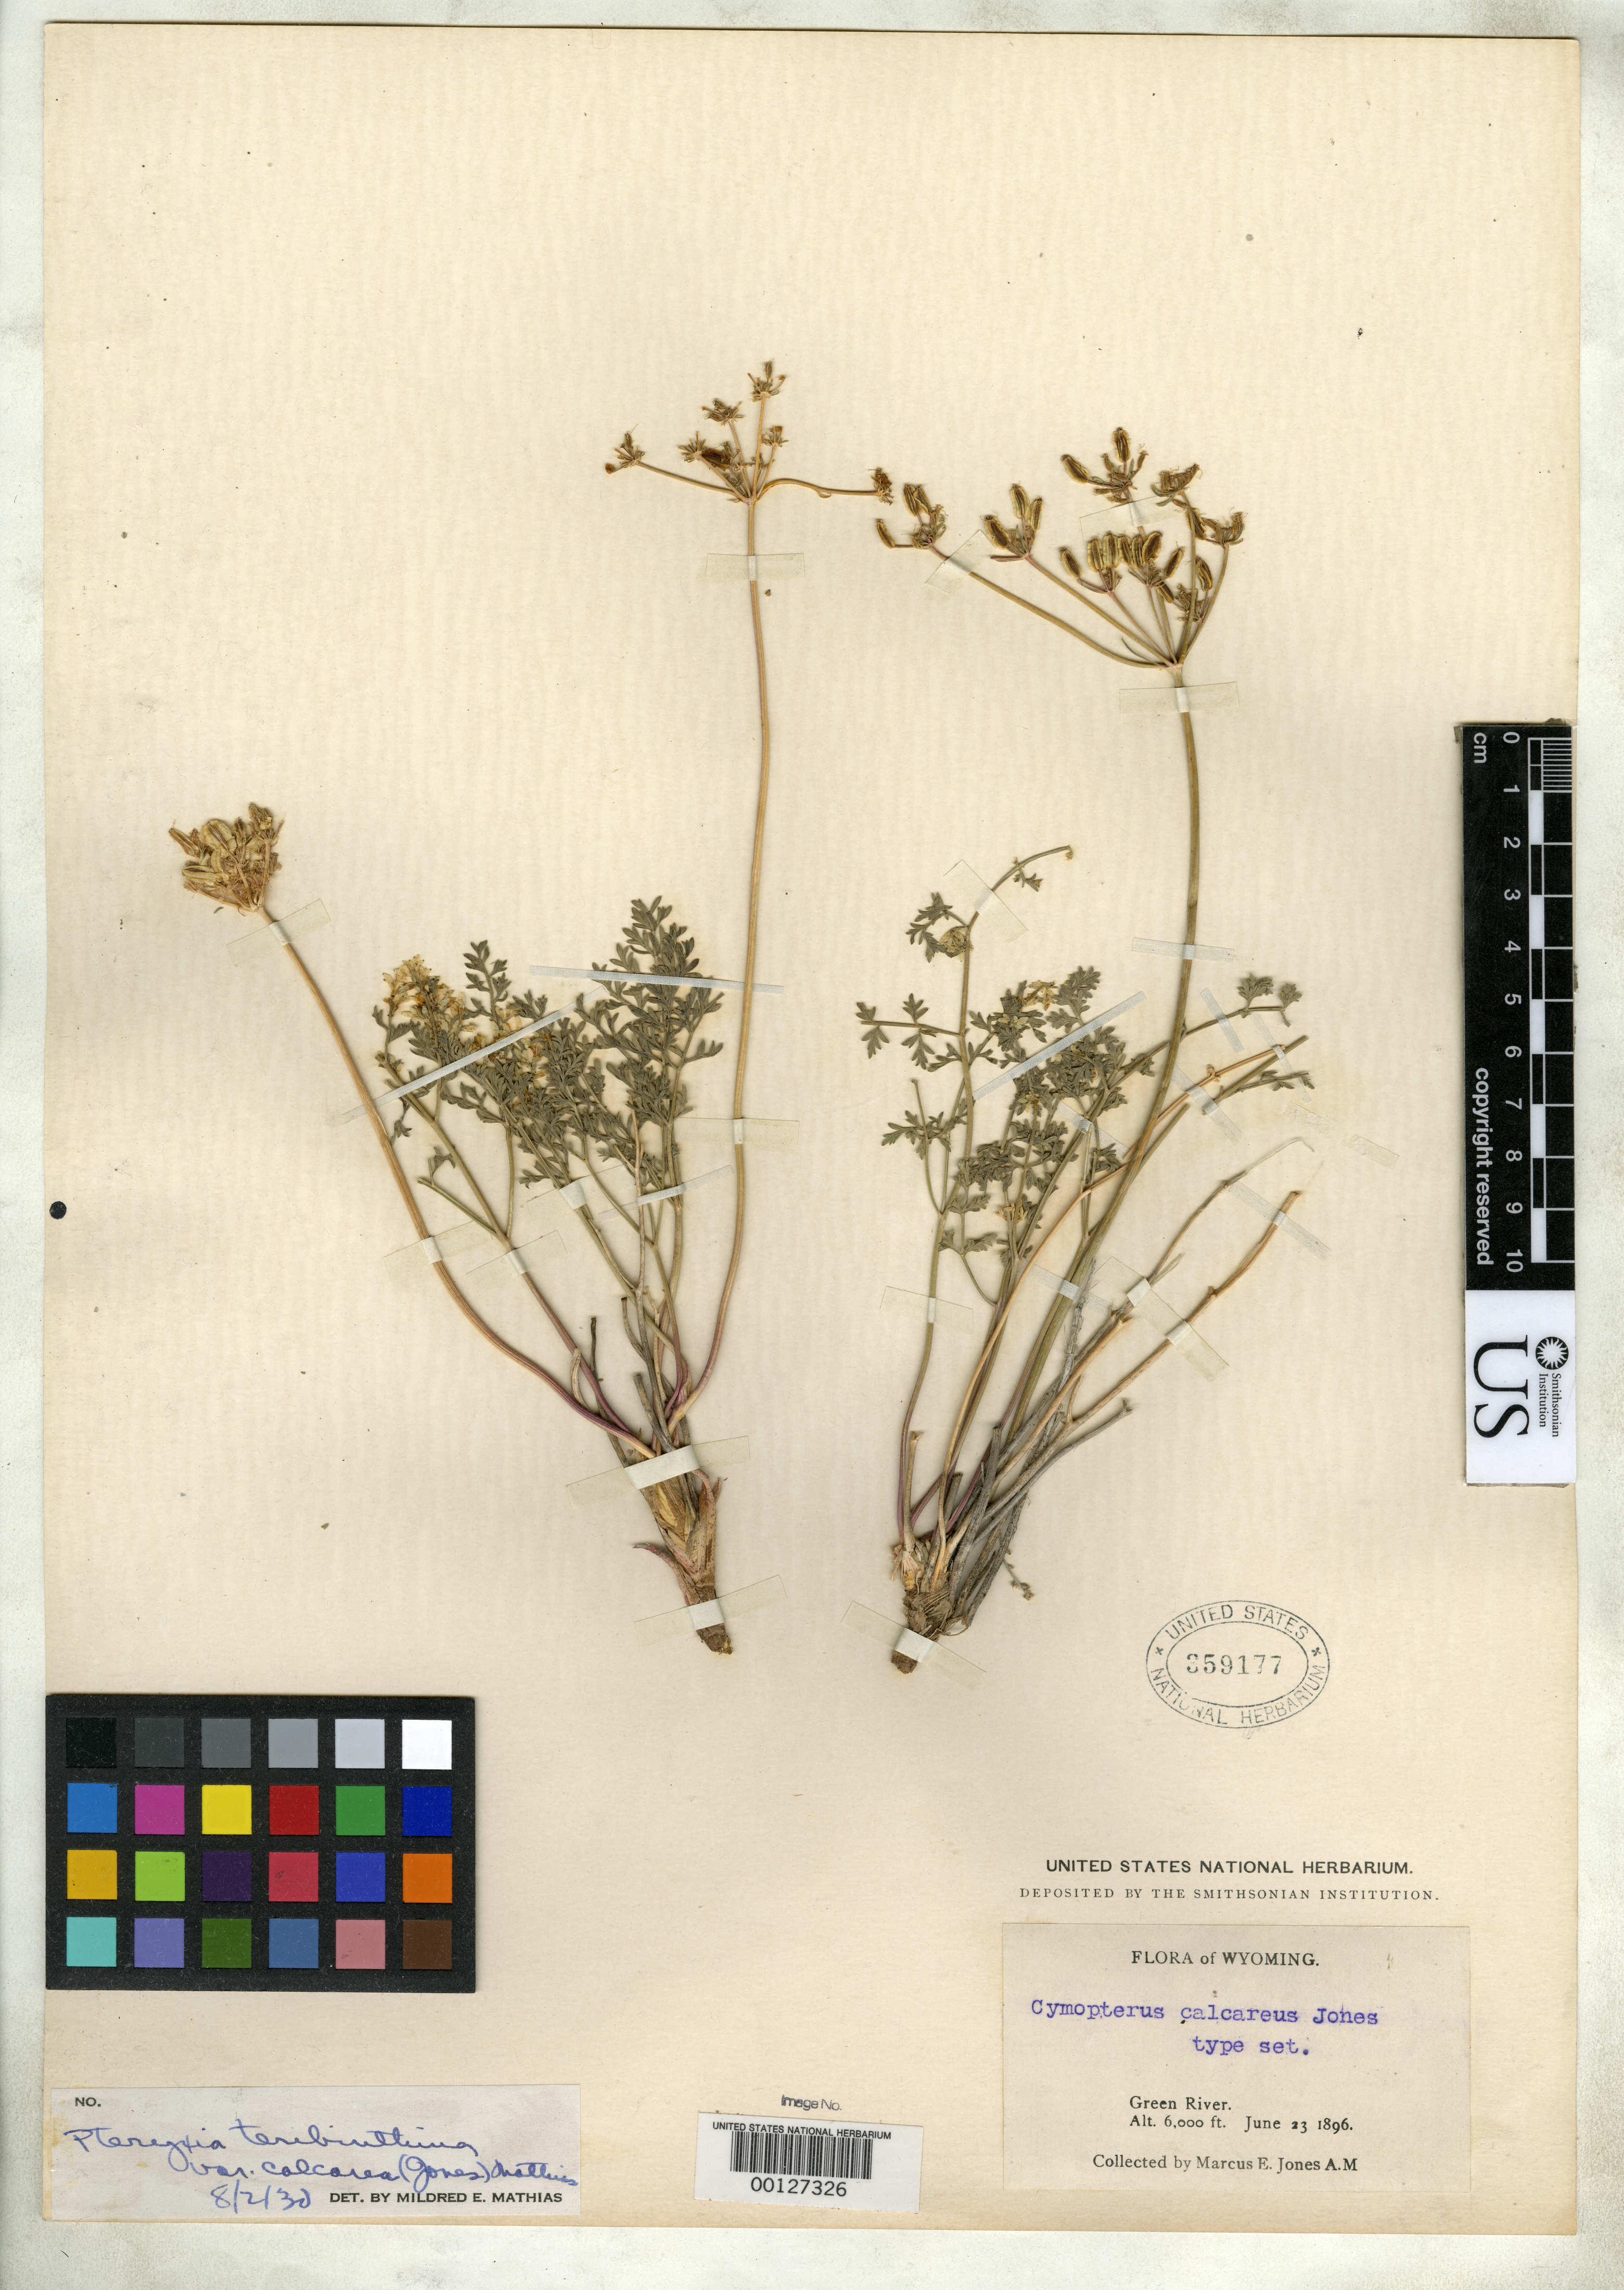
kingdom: Plantae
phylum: Tracheophyta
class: Magnoliopsida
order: Apiales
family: Apiaceae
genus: Cymopterus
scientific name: Cymopterus calcareus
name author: M.E. Jones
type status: Isosyntype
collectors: M. E. Jones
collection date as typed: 23 Jun 1896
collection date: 1896-06-23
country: United States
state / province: Wyoming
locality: Green River.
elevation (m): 1829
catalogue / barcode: US 359177